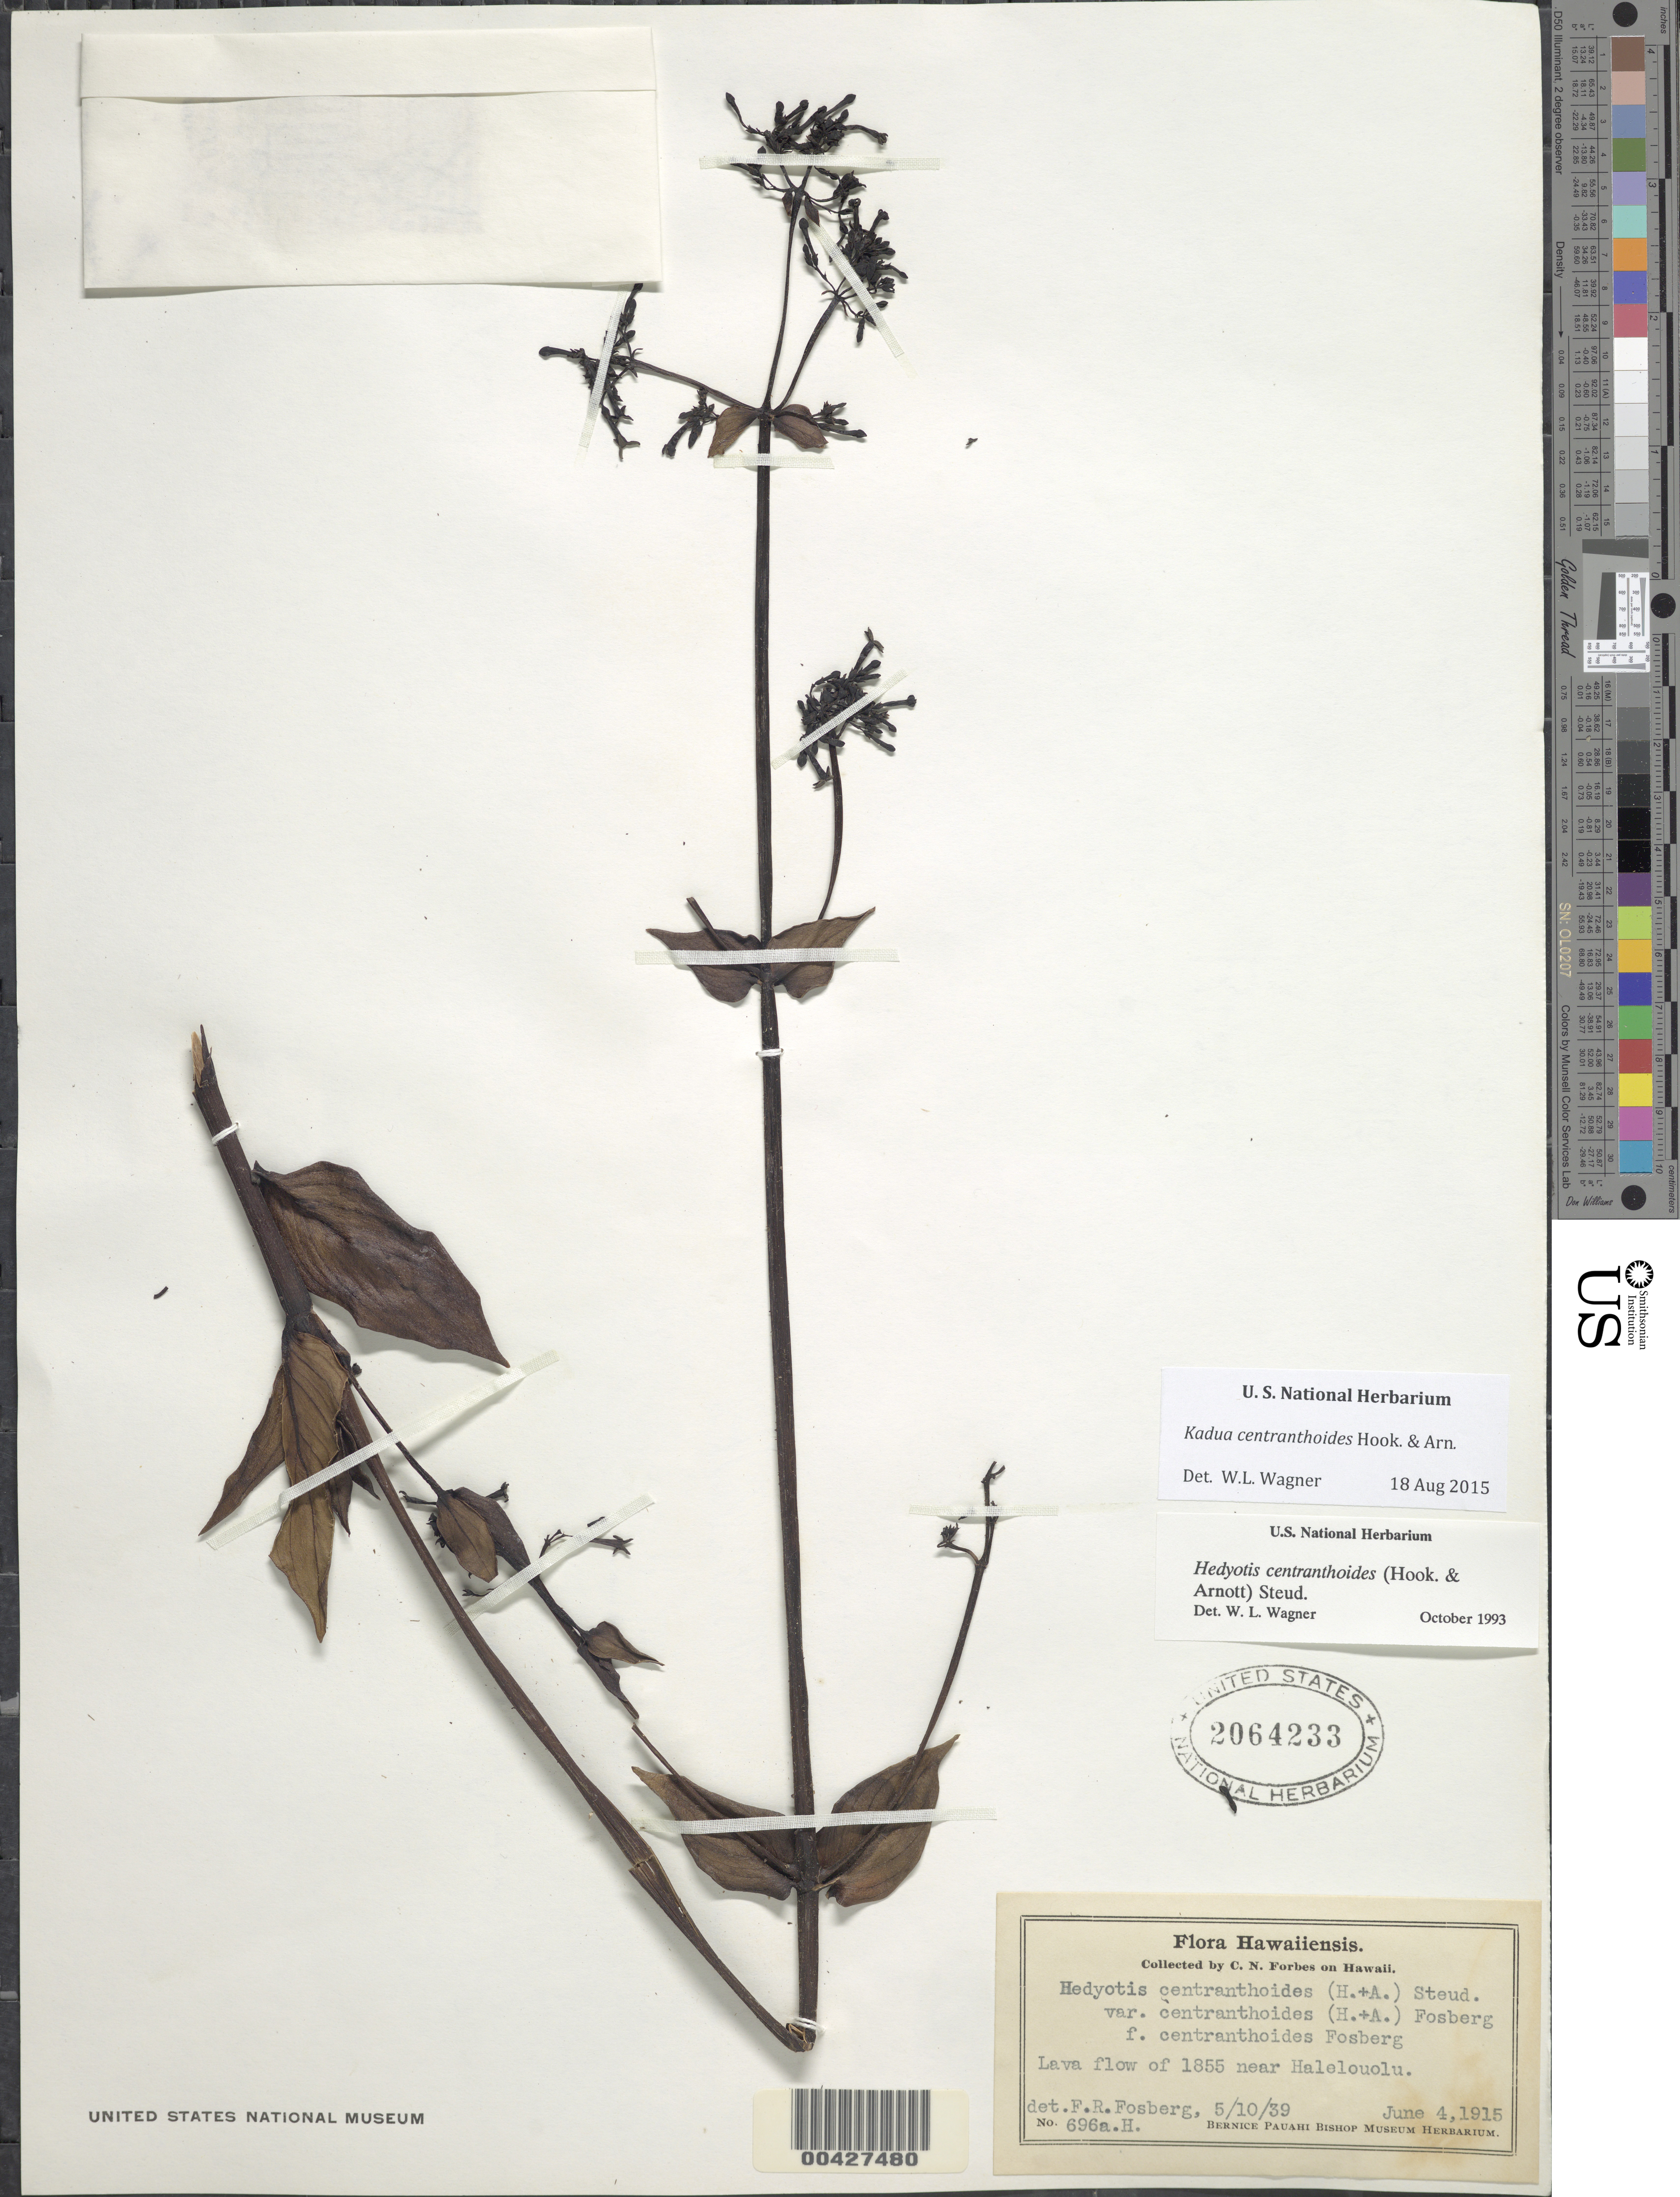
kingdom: Plantae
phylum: Tracheophyta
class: Magnoliopsida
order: Gentianales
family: Rubiaceae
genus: Kadua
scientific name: Kadua centranthoides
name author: Hook. & Arn.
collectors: C. N. Forbes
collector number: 696a.H.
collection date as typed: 4 Jun 1915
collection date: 1915-06-04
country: United States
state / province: Hawaii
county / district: Hawaii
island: Hawaii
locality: Lava flow of 1855 near Haleloulu.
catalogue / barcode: US 2064233